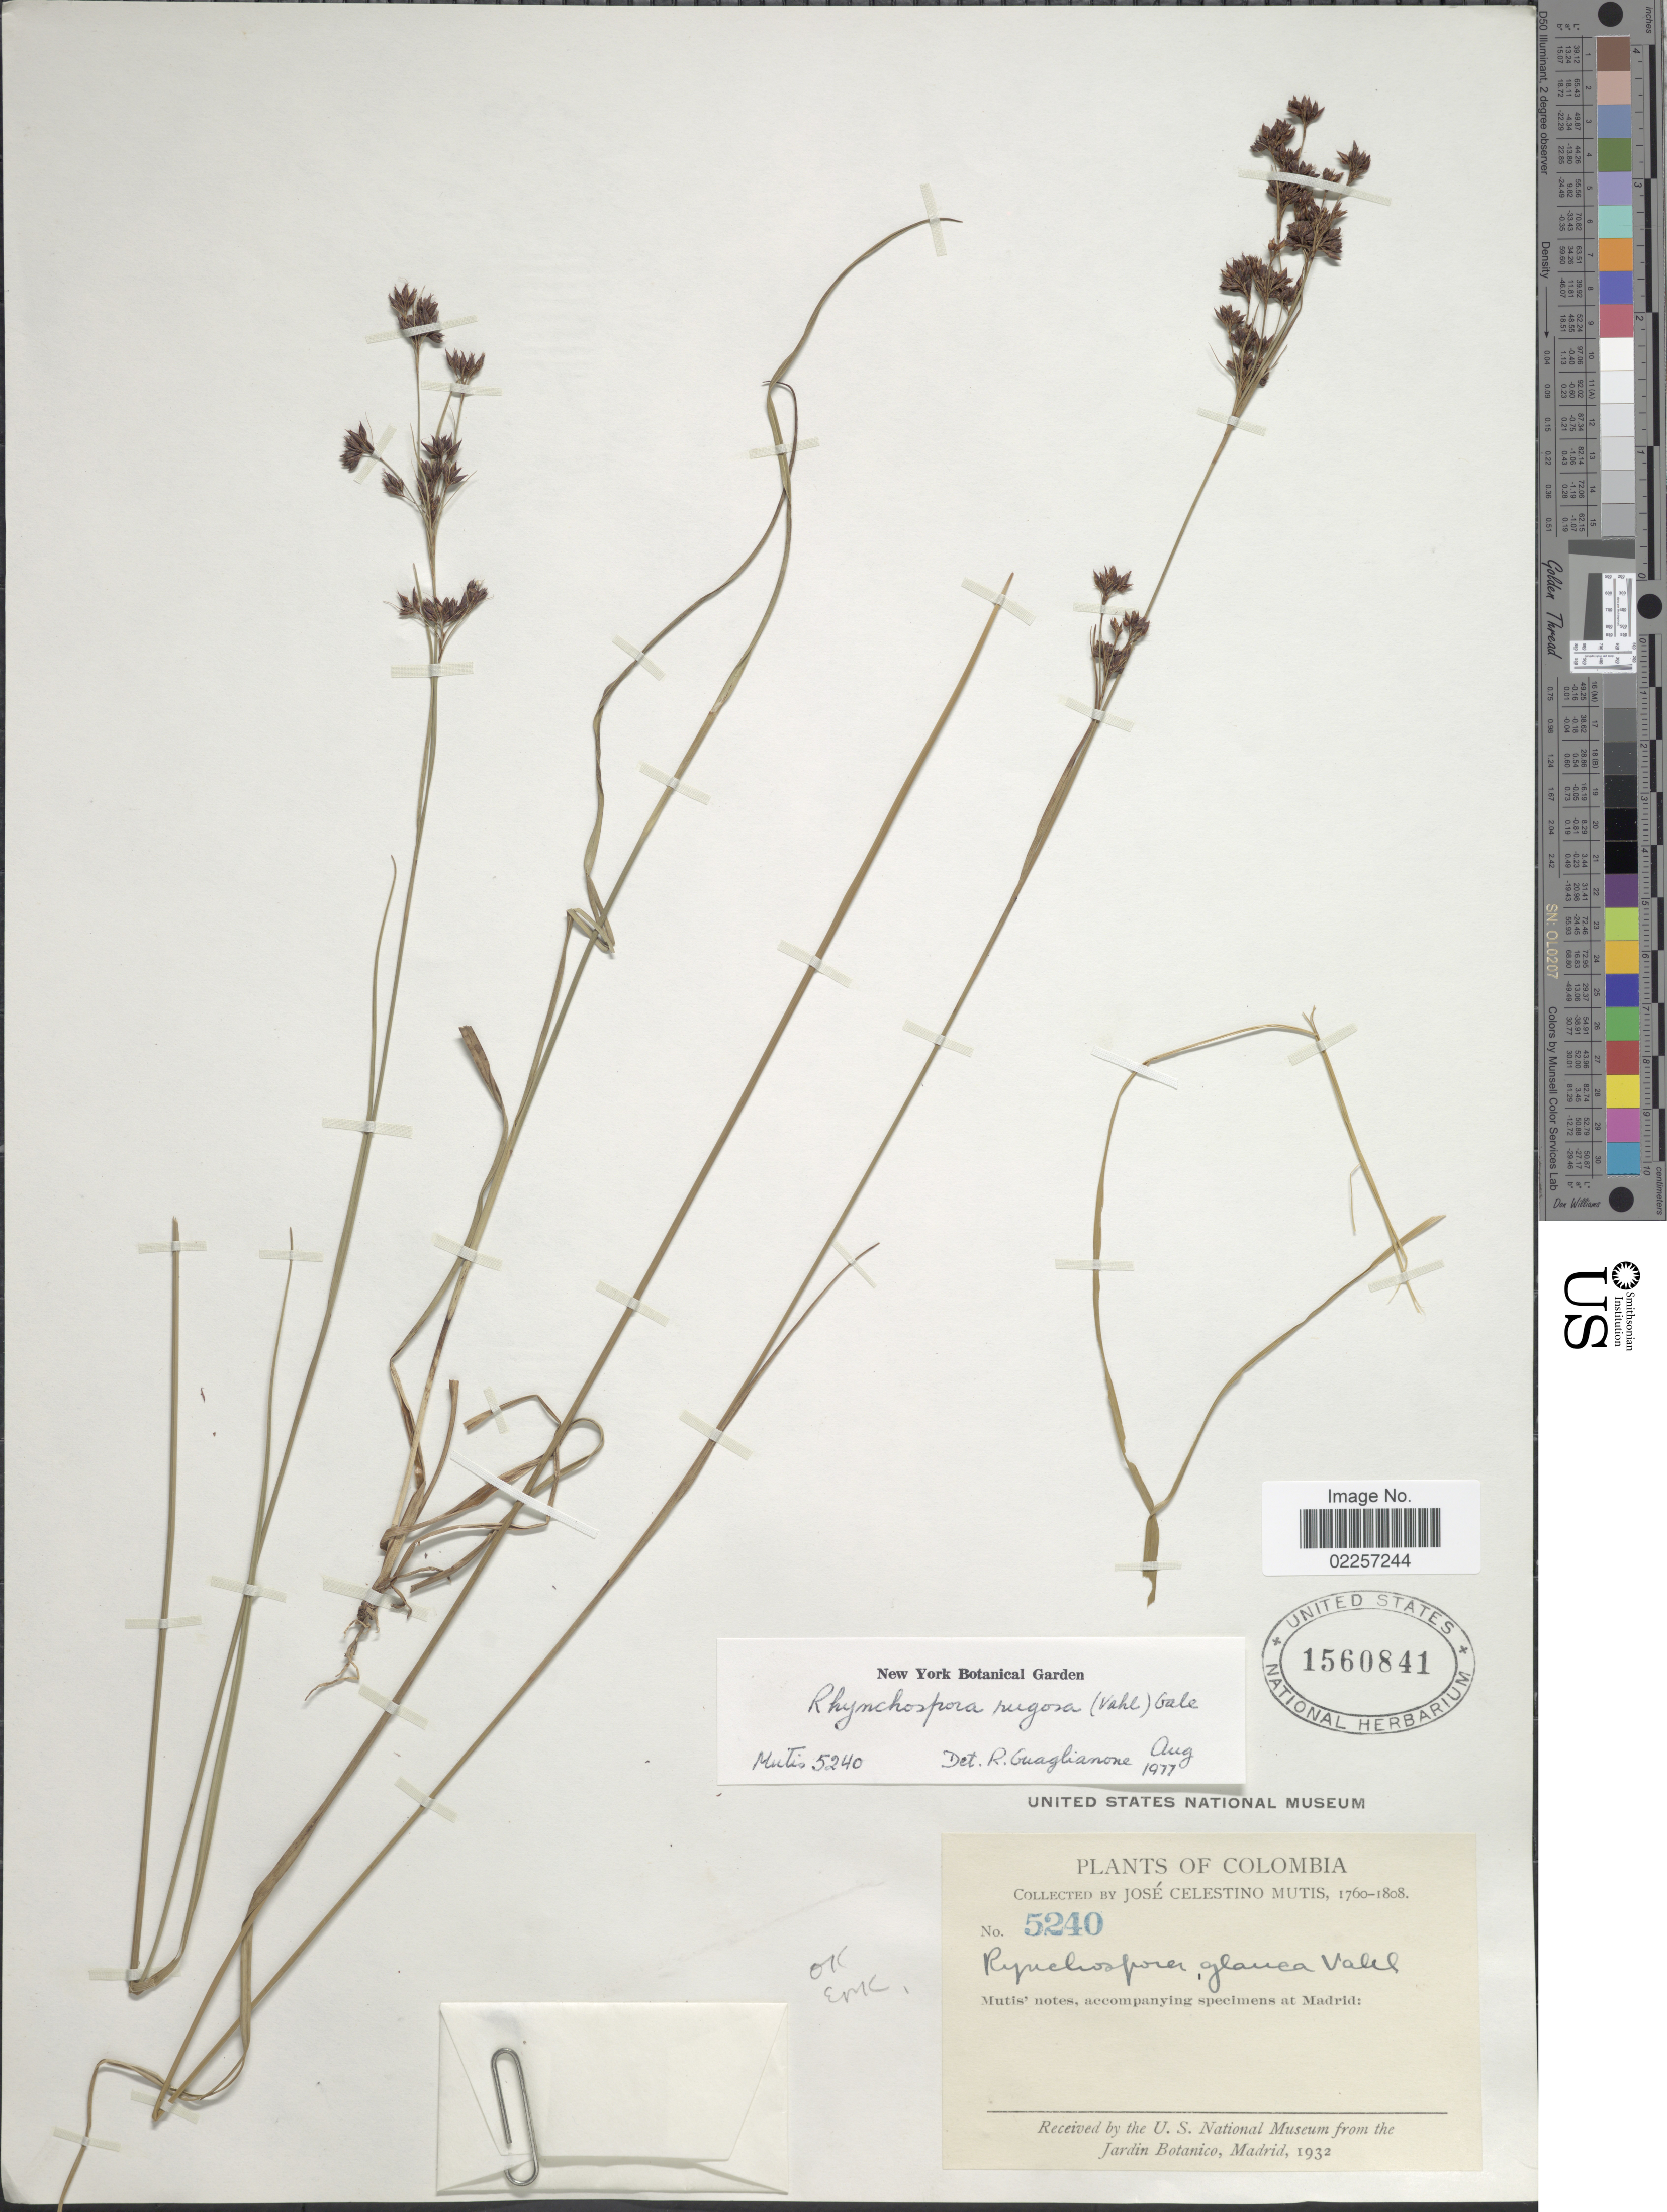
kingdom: Plantae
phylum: Tracheophyta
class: Liliopsida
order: Poales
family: Cyperaceae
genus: Rhynchospora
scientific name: Rhynchospora rugosa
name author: (Vahl) Gale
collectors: J. C. B. Mutis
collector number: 5240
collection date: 1760/1808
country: Colombia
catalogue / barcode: US 15608